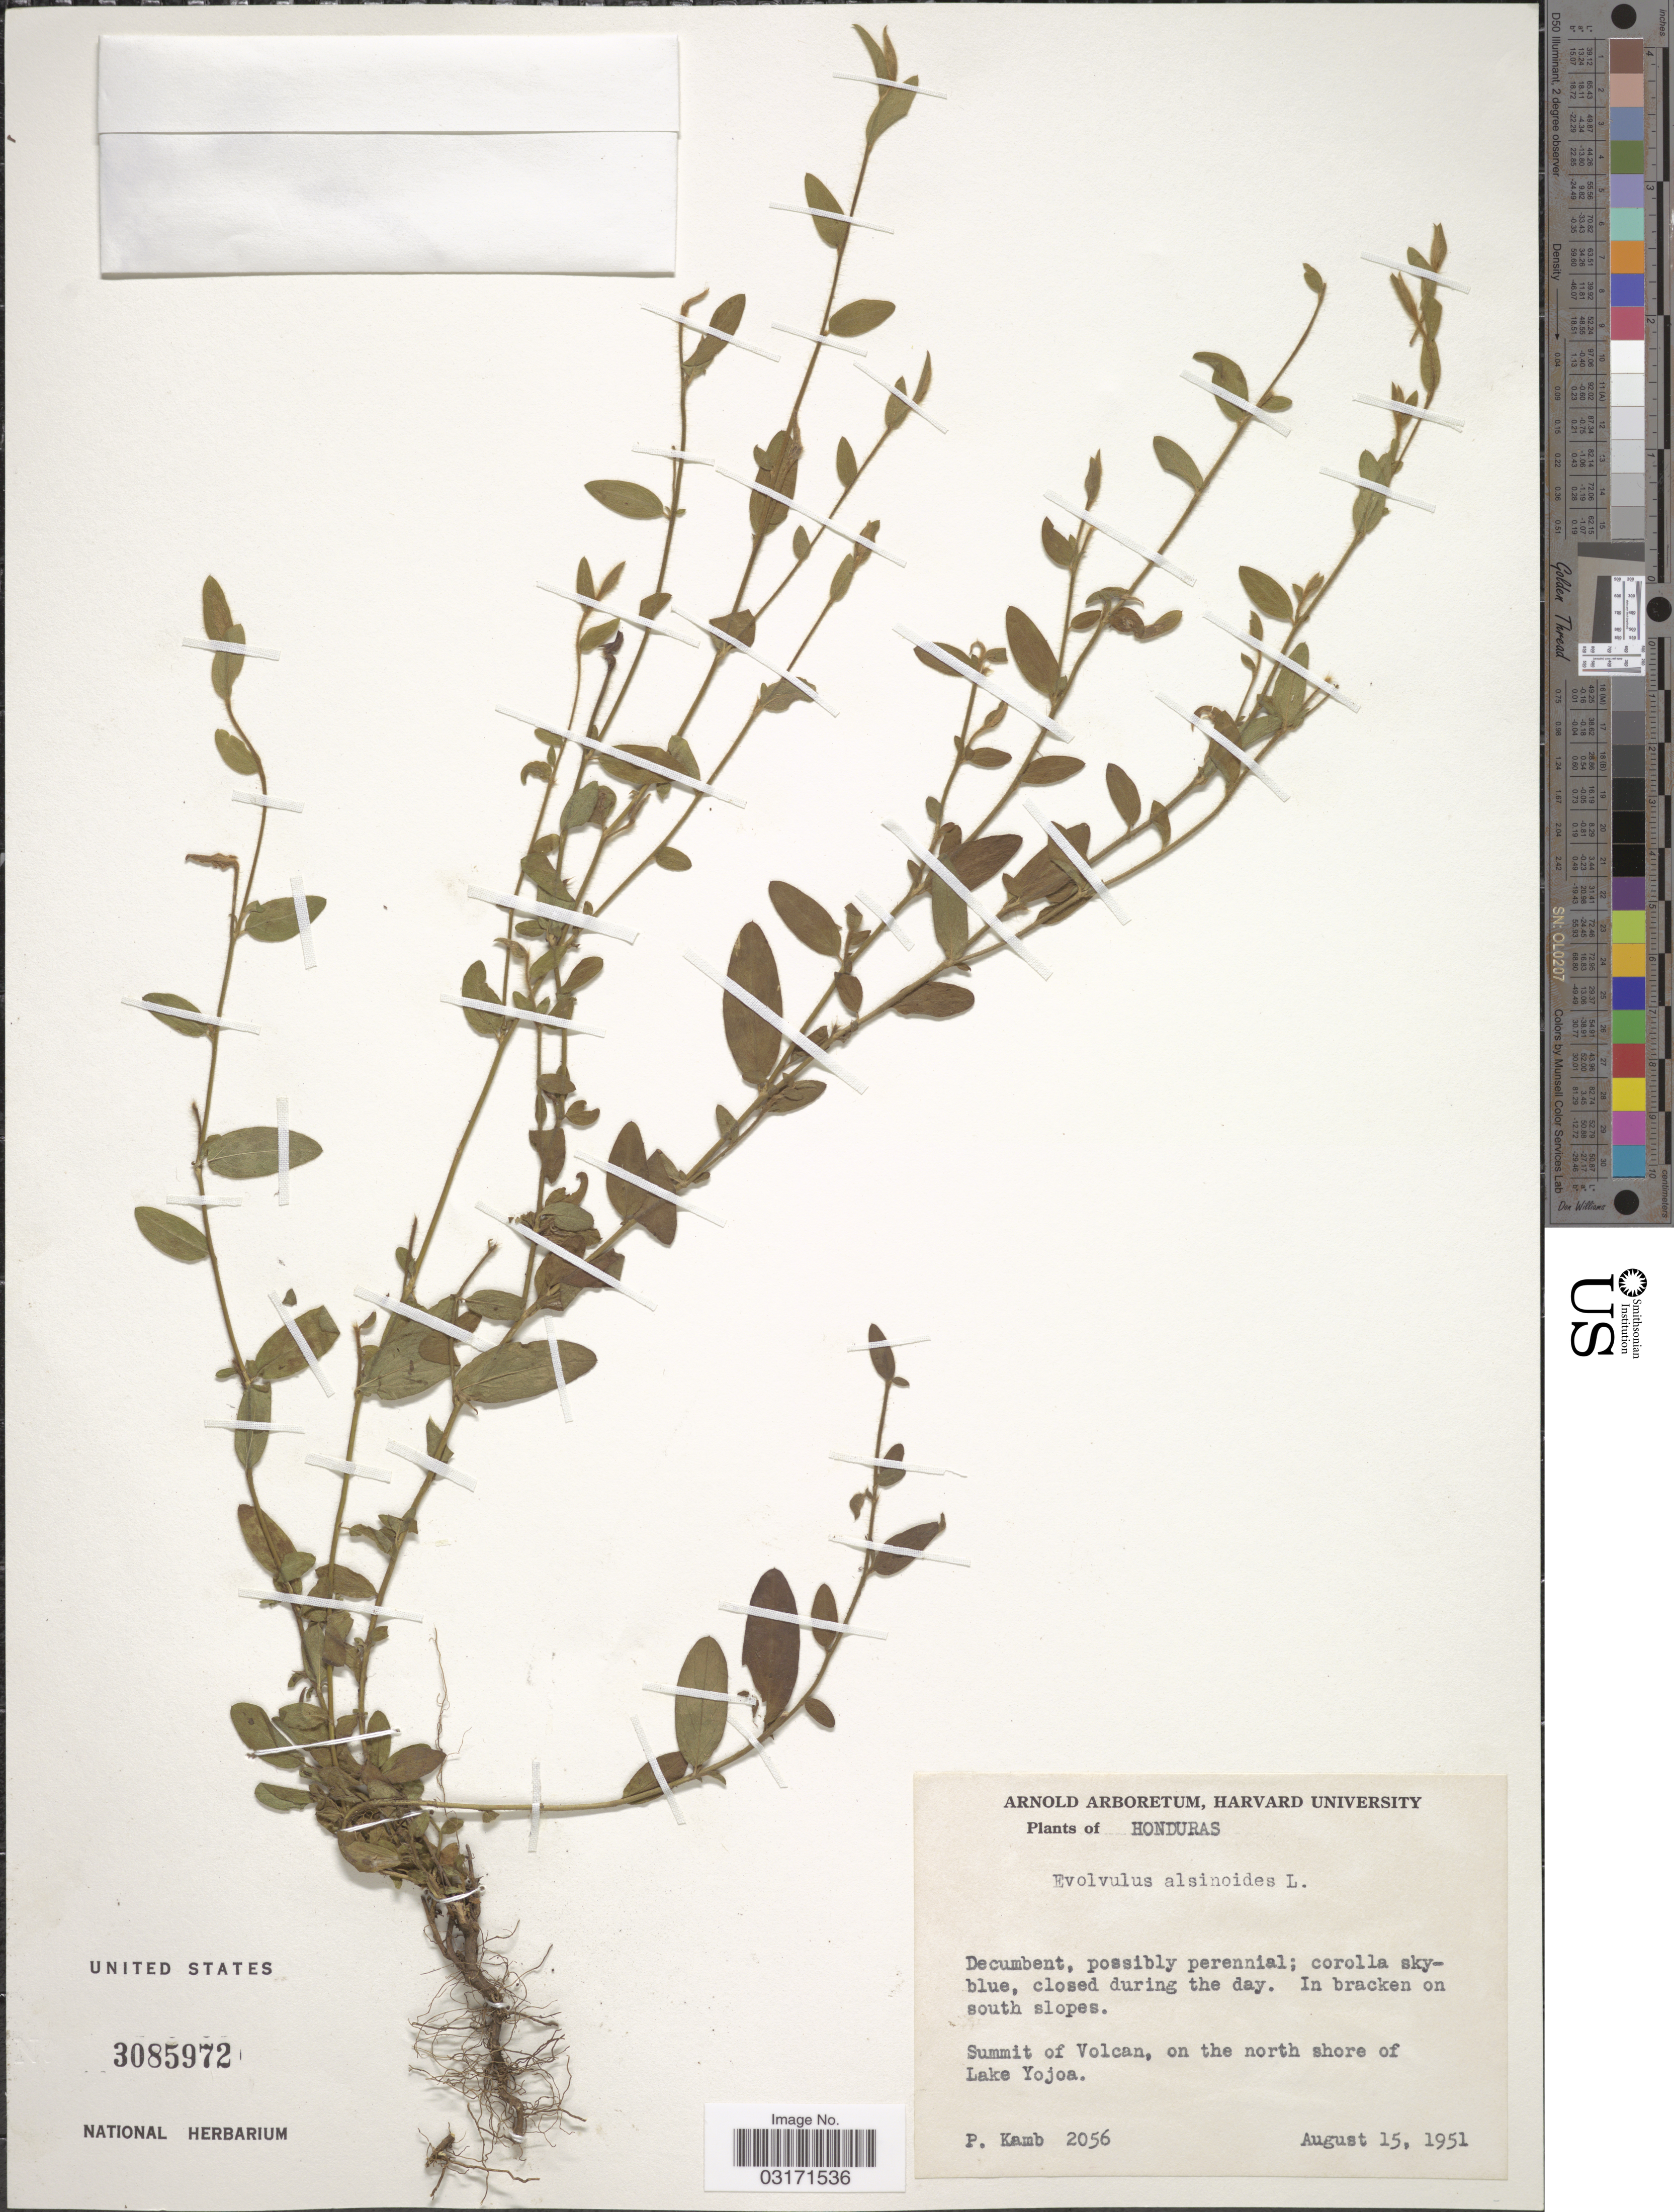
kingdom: Plantae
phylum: Tracheophyta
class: Magnoliopsida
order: Solanales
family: Convolvulaceae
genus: Evolvulus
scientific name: Evolvulus alsinoides var. adscendens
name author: (House) Ooststr.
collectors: P. Kamb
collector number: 2056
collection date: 1951-08-15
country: Honduras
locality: In bracken on south slopes. Summit of Volcan, on the north shore of Lake Yojoa.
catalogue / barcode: US 3085972